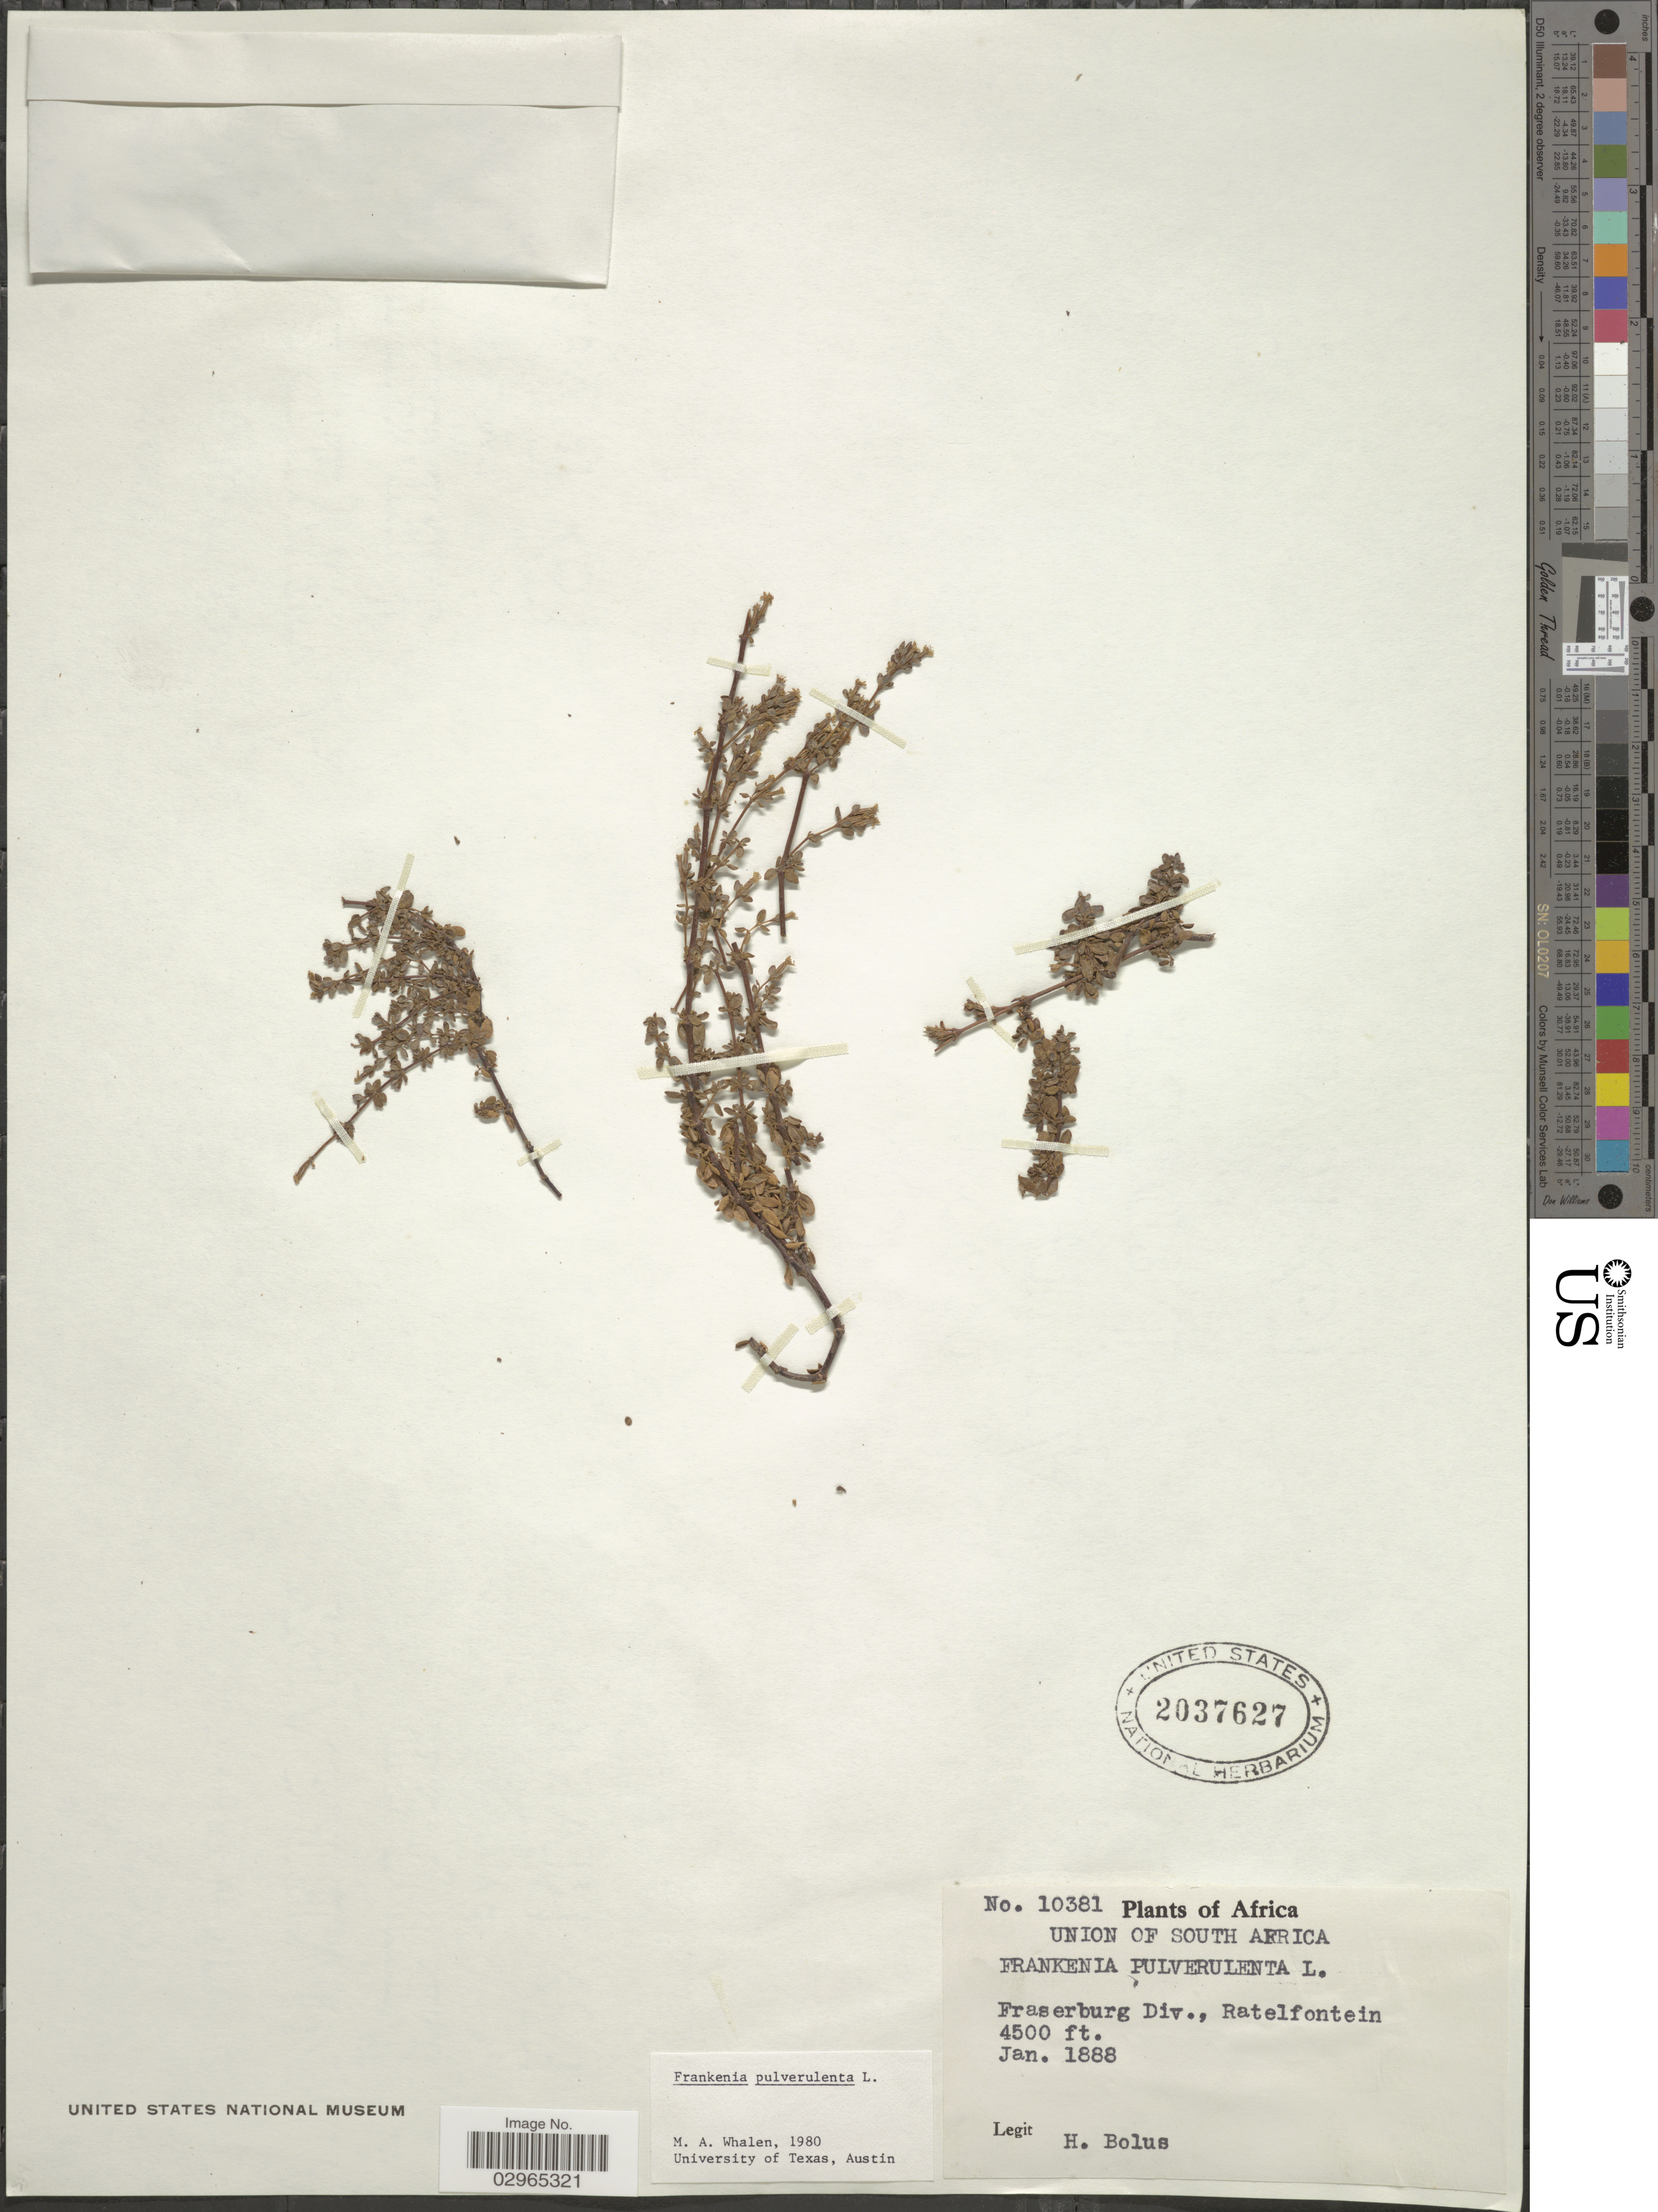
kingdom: Plantae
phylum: Tracheophyta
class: Magnoliopsida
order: Caryophyllales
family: Frankeniaceae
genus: Frankenia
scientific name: Frankenia pulverulenta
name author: L.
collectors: H. Bolus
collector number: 10381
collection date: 1888-01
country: South Africa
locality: Union of South Africa. Fraserburg Div., Ratelfontein.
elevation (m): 1372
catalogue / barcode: US 2037627